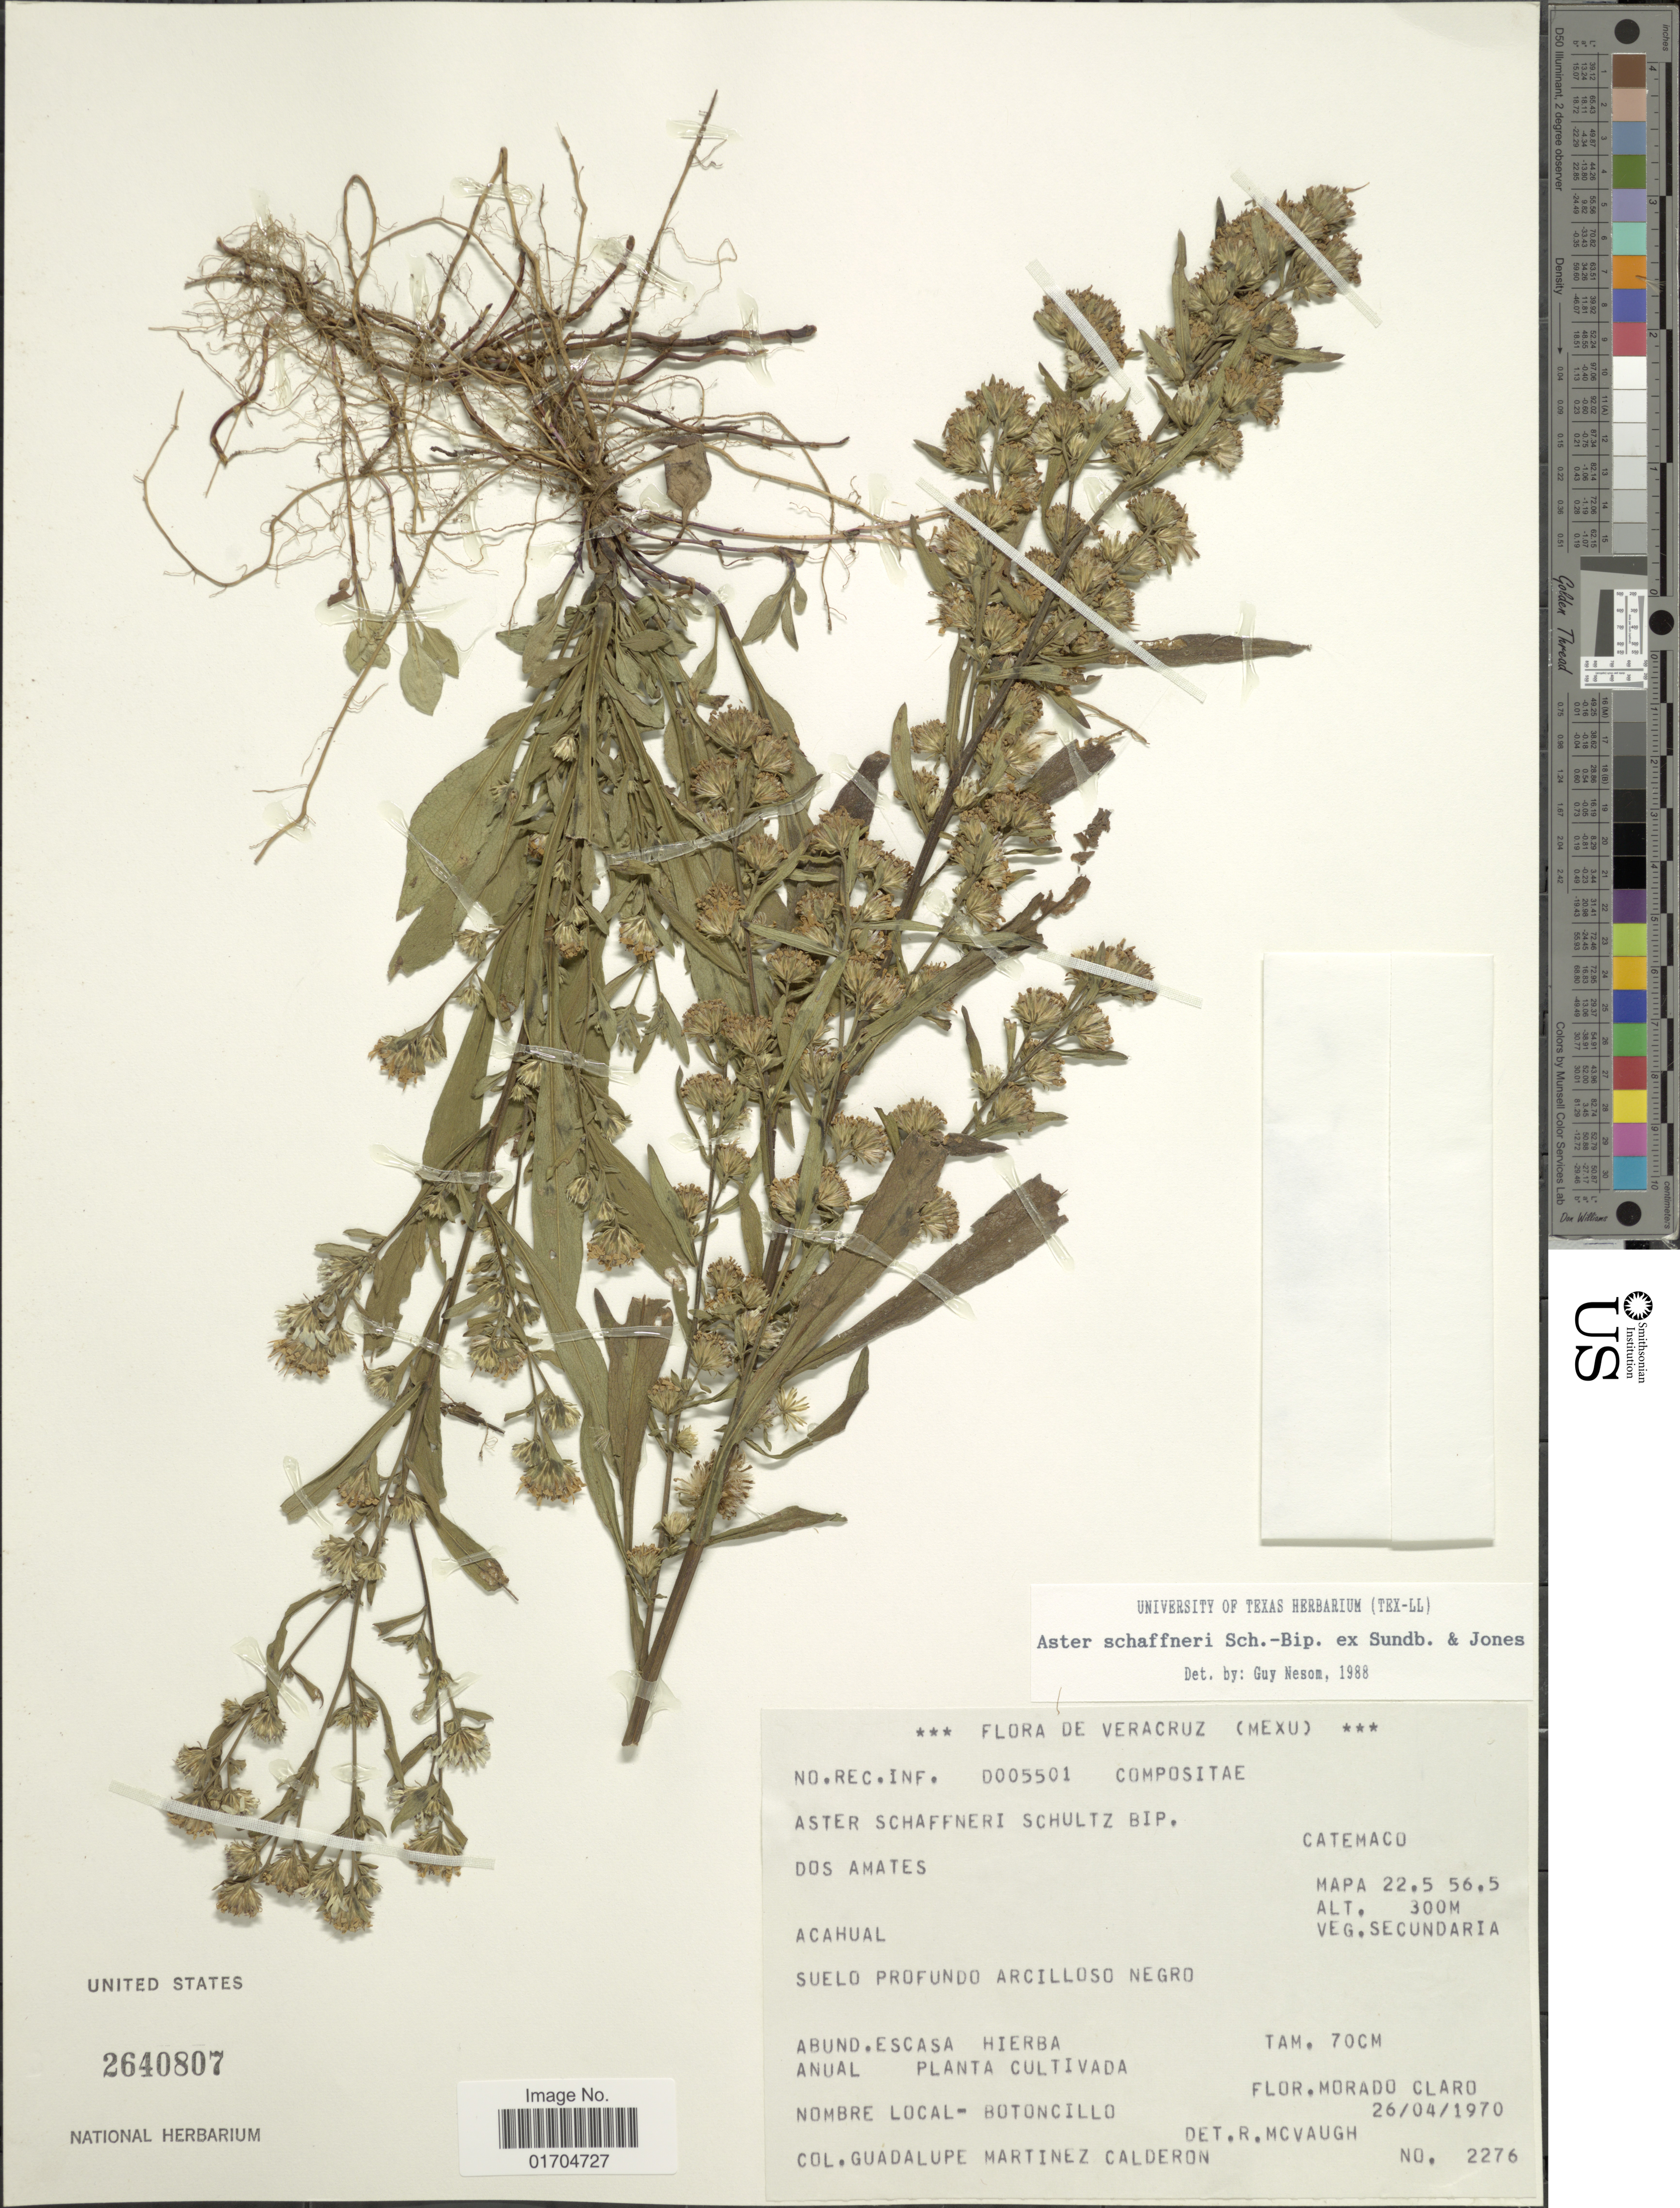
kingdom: Plantae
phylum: Tracheophyta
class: Magnoliopsida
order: Asterales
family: Asteraceae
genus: Symphyotrichum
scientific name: Symphyotrichum schaffneri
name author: (S.D. Sundb. & A.G. Jones) G.L. Nesom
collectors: G. Martinez-C.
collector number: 2276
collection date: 1970-04-26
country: Mexico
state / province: Veracruz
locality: Dis Amates. Catemaco. Acahual.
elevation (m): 300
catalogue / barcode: US 2640807